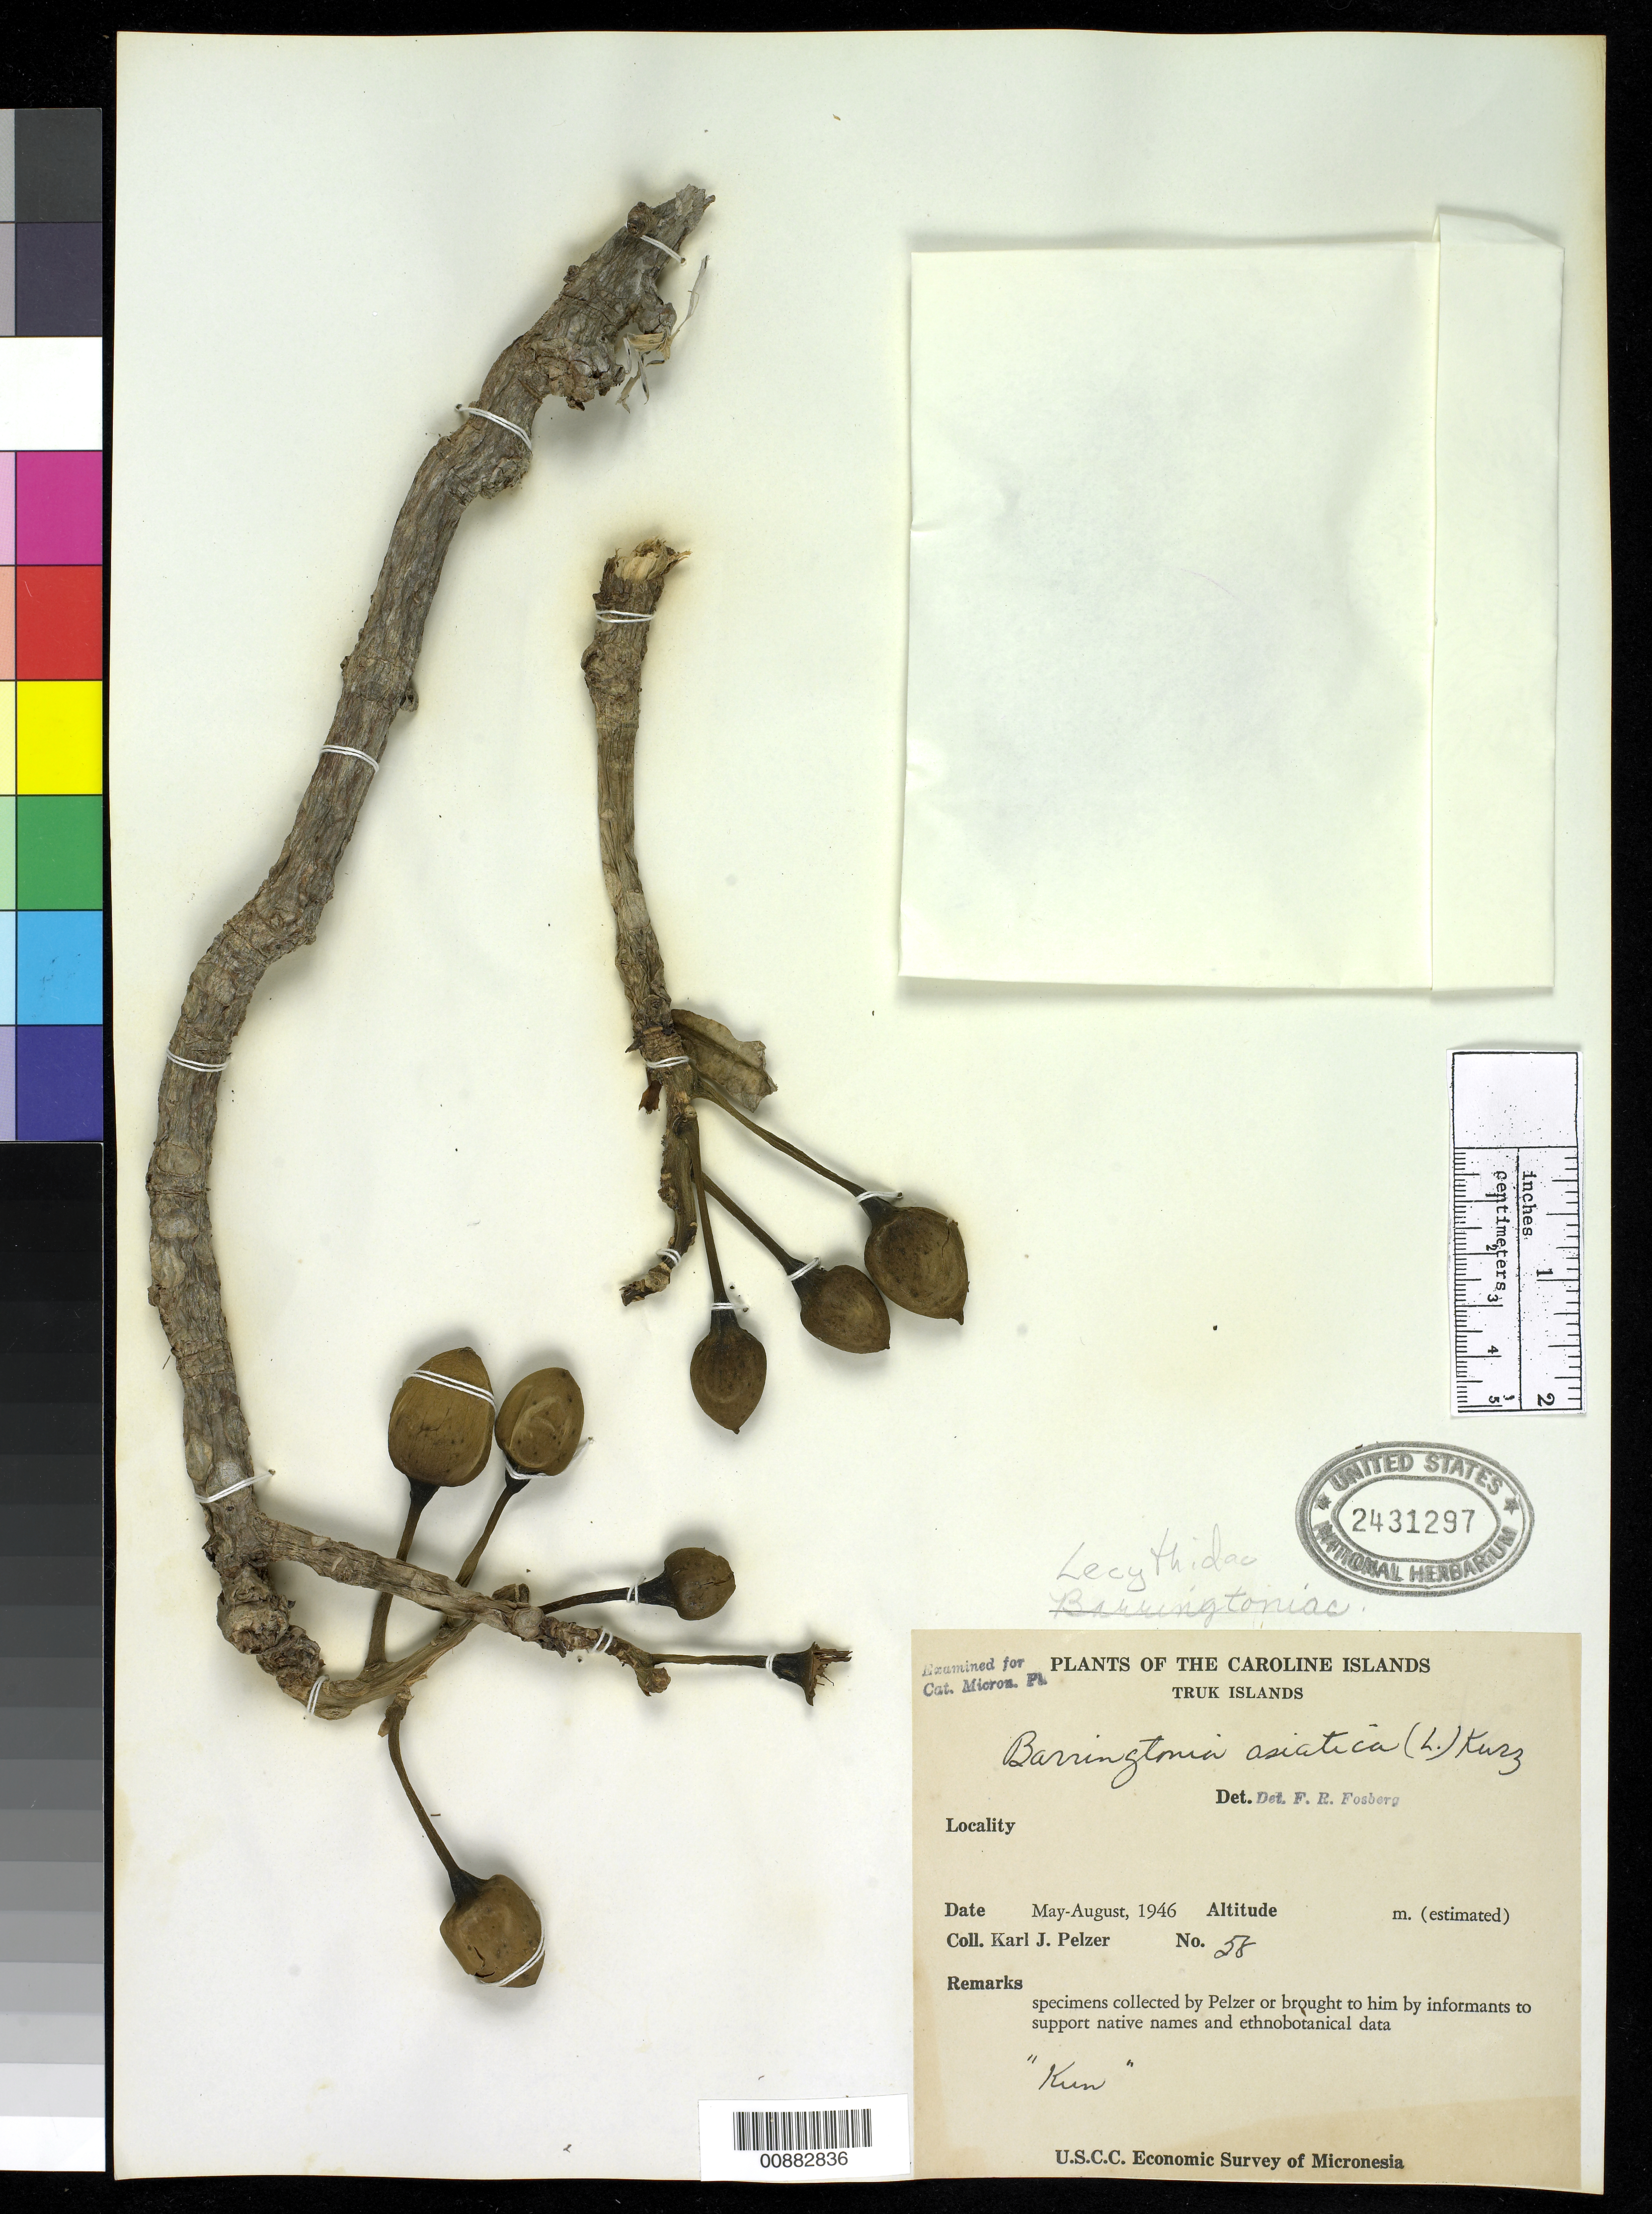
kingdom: Plantae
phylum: Tracheophyta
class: Magnoliopsida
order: Ericales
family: Lecythidaceae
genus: Barringtonia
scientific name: Barringtonia asiatica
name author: (L.) Kurz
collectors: K. J. Pelzer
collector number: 58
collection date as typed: May 1946 to Aug 1946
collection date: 1946-05/1946-08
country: Micronesia, Federated States of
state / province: Truk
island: Truk (Chuuk) Is.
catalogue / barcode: US 2431297